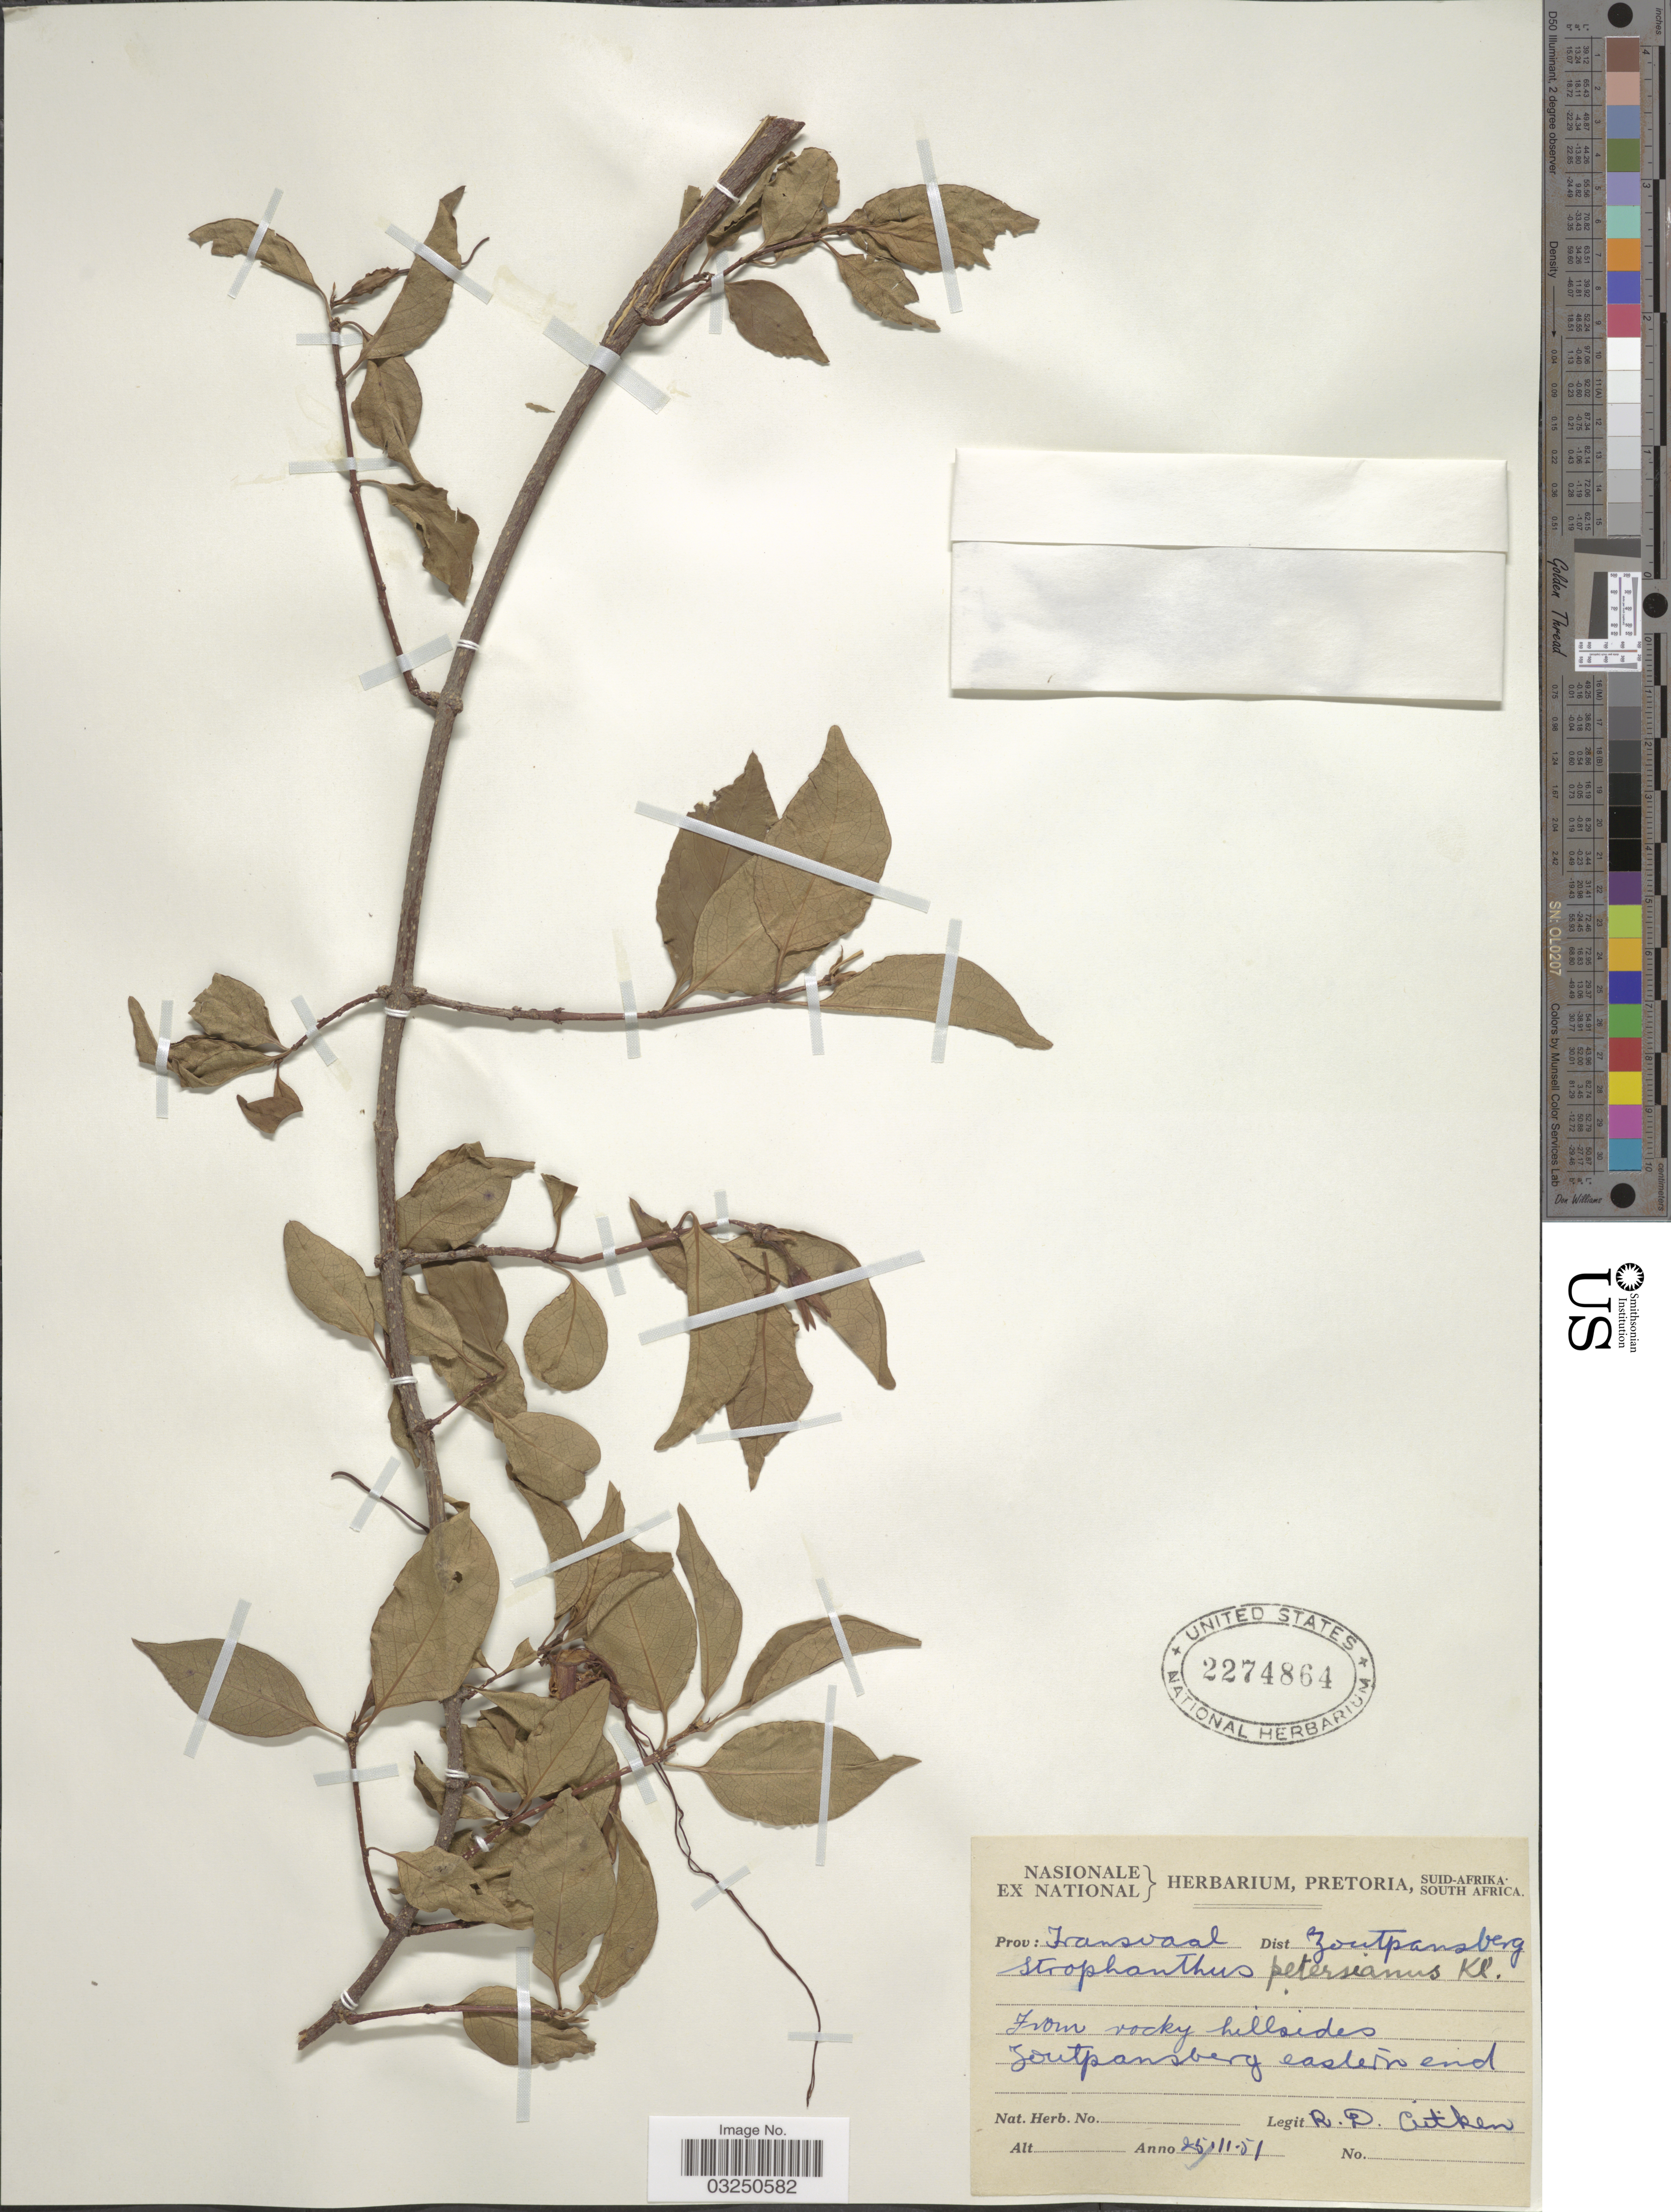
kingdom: Plantae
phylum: Tracheophyta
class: Magnoliopsida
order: Gentianales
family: Apocynaceae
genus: Strophanthus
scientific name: Strophanthus petersianus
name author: Klotzsch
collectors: R. Aitken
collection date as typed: Transcribed d/m/y: 25/11/51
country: South Africa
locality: Prov: Transvaal. Dist Zoutpansberg. Zoutpansberg eastern end.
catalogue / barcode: US 2274864